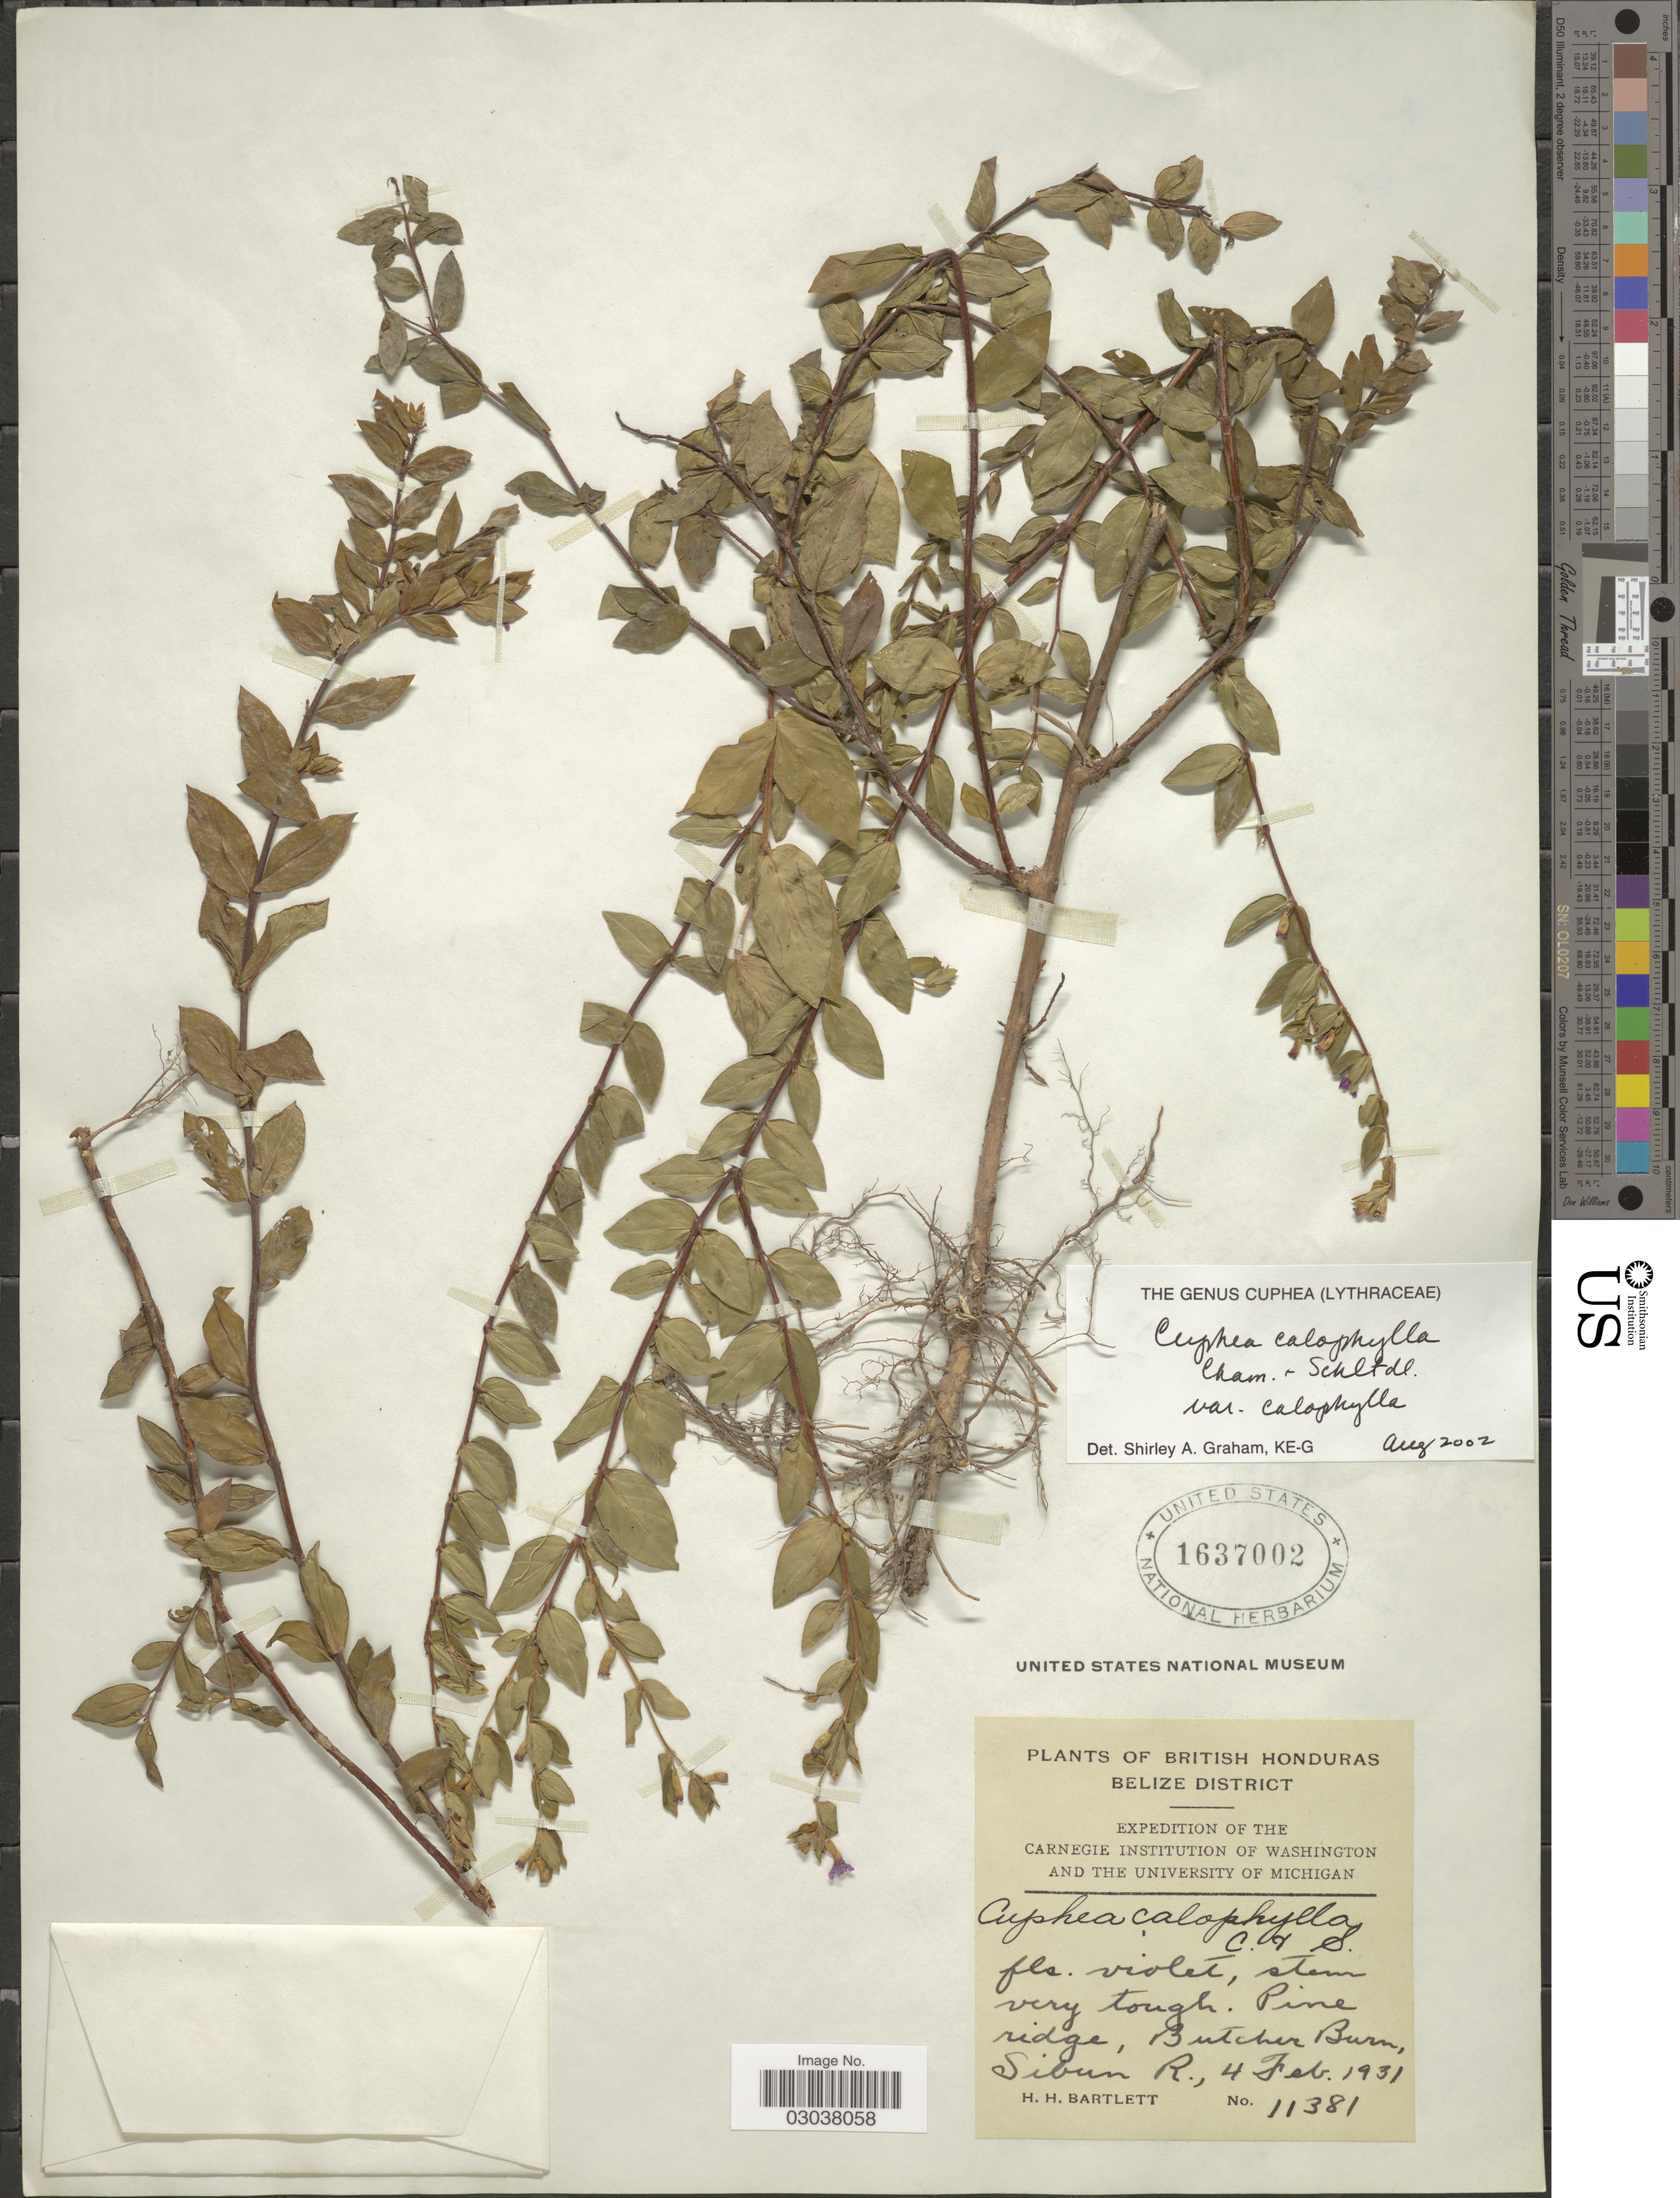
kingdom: Plantae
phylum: Tracheophyta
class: Magnoliopsida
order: Myrtales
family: Lythraceae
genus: Cuphea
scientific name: Cuphea calophylla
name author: Cham. & Schltdl.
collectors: H. H. Bartlett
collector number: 11381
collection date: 1931-02-04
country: Belize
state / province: Belize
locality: British Honduras. Belize District. Butcher Burn, Sibun R.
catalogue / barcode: US 1637002